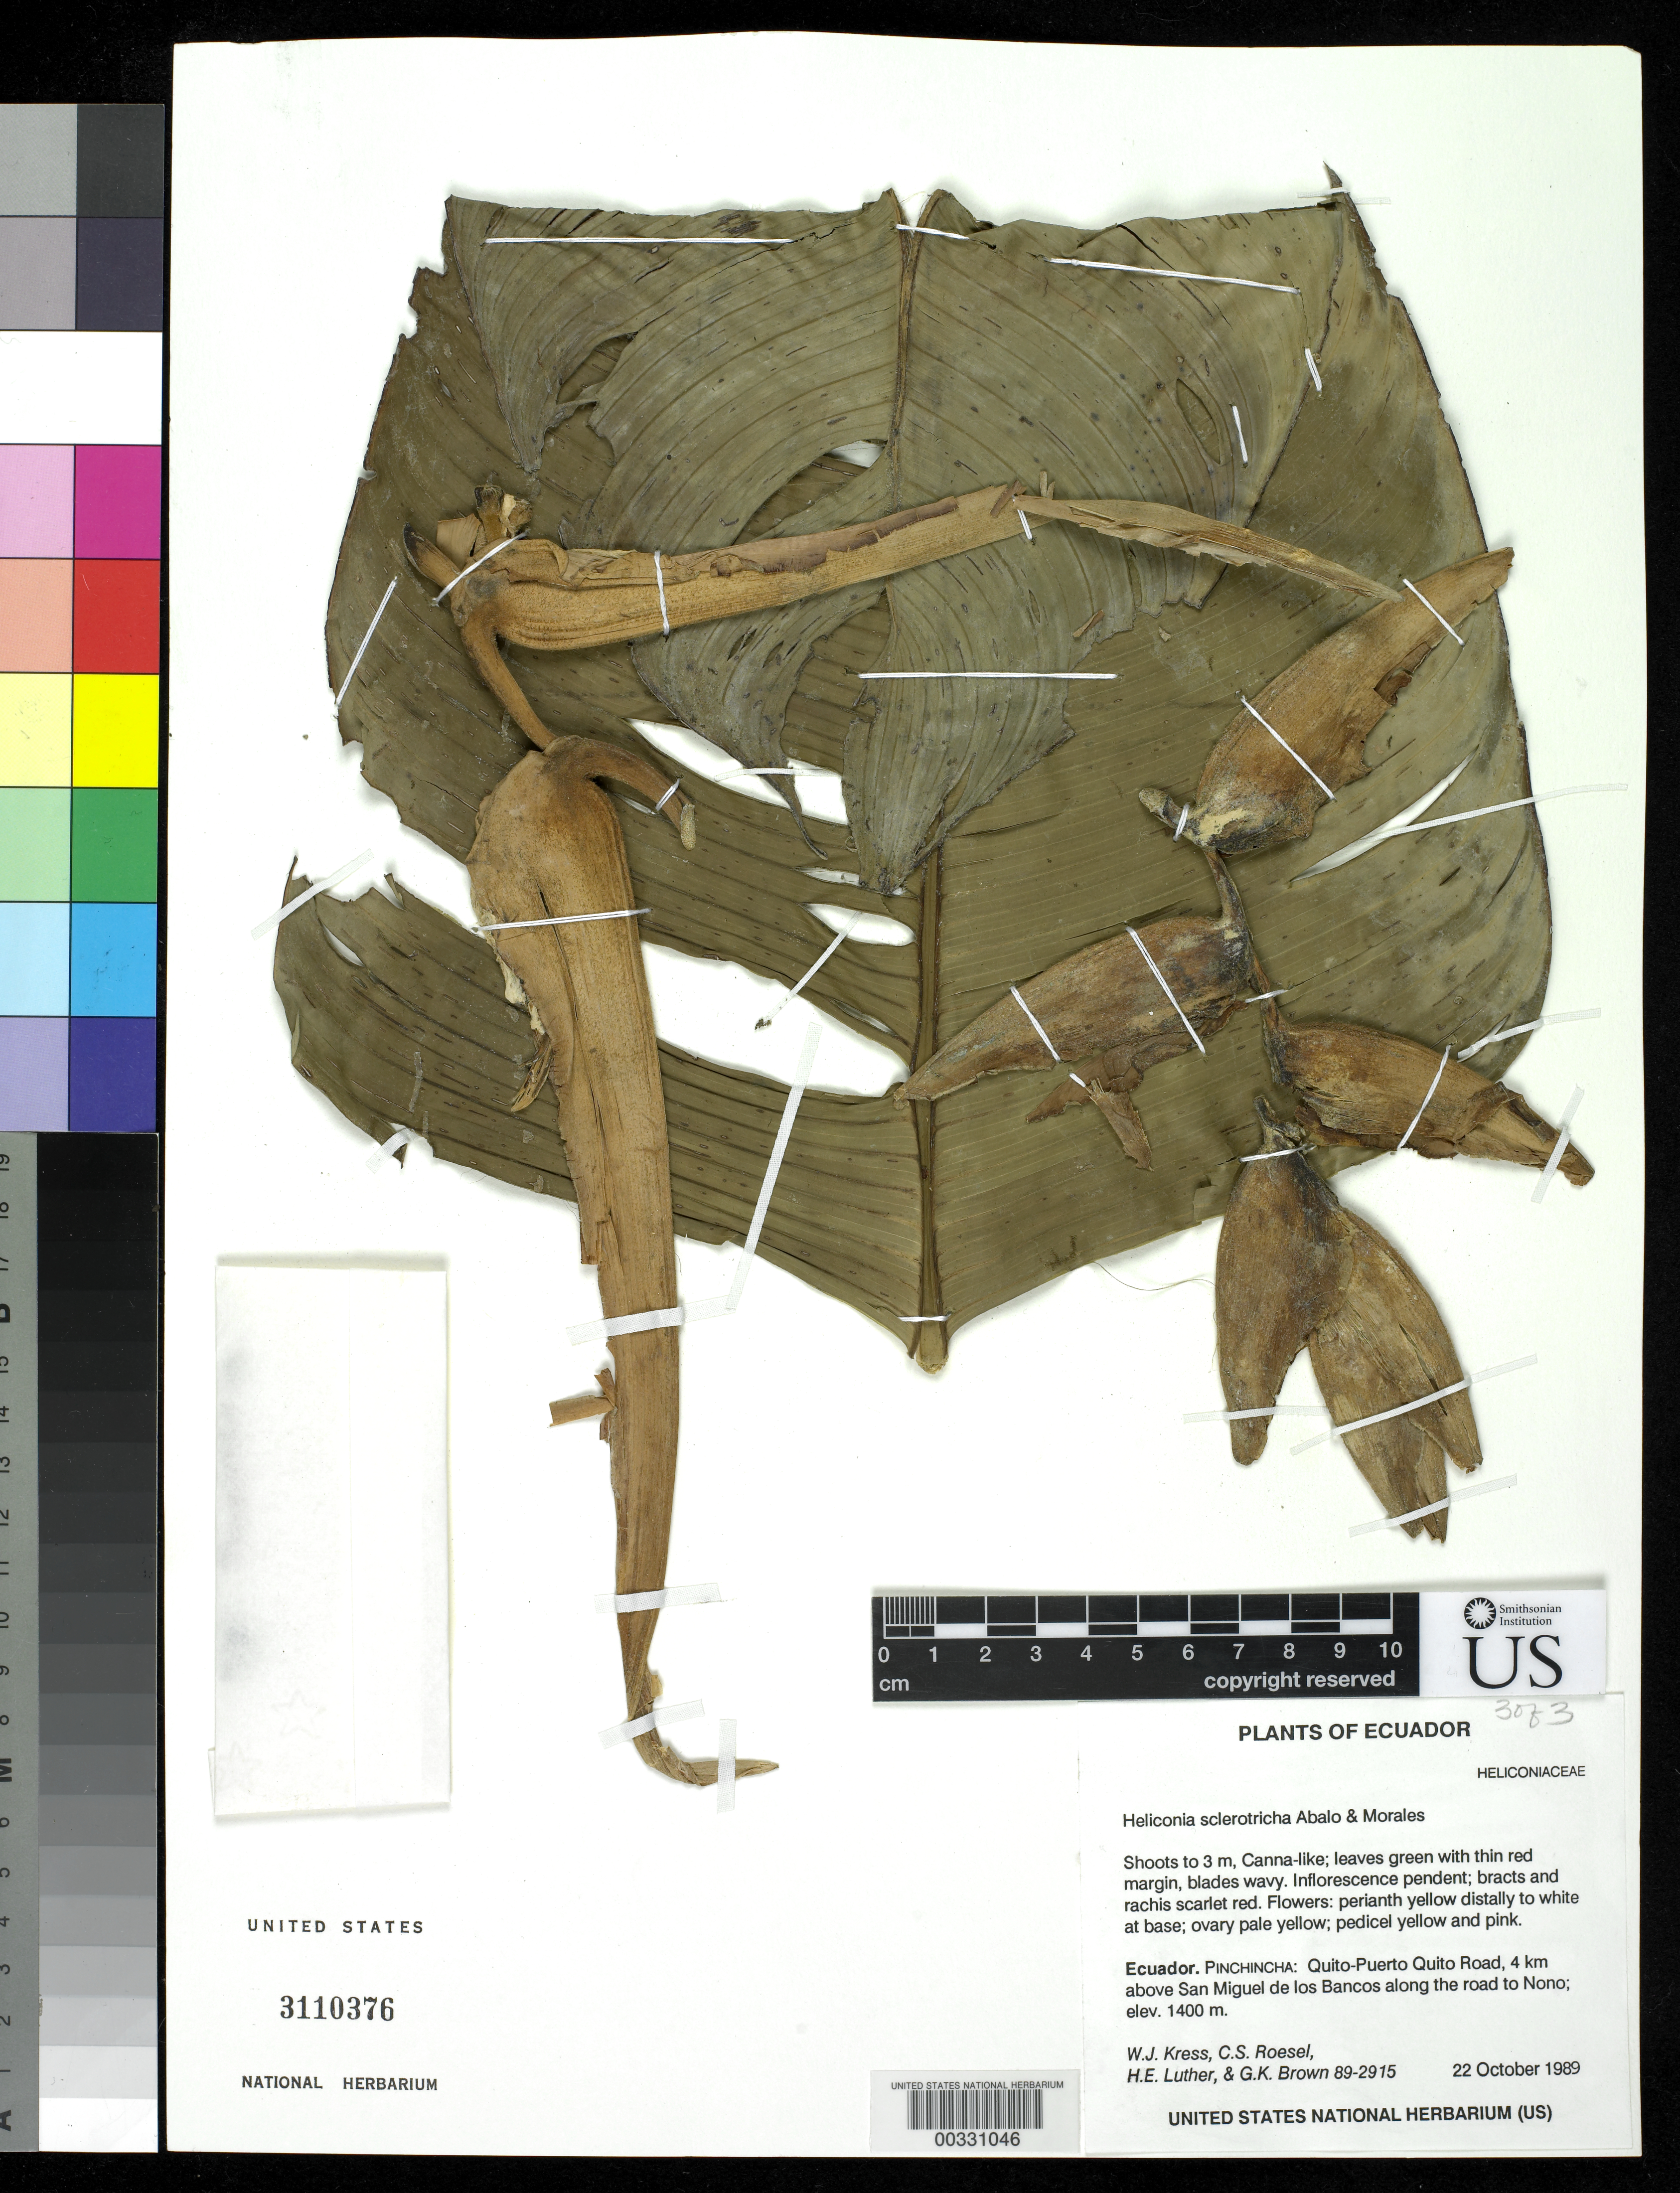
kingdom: Plantae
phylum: Tracheophyta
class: Liliopsida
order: Zingiberales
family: Heliconiaceae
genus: Heliconia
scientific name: Heliconia sclerotricha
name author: Abalo & G. Morales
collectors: W. J. Kress, C. S. Roesel, Harry E. Luther & G. K. Brown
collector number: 89-2915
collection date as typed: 22 Oct 1989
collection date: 1989-10-22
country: Ecuador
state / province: Pichincha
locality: Quito-Puerto quito road, 4 km above Sal Miguel de los Bancos along road to nono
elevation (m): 1400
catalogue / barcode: US 3110376